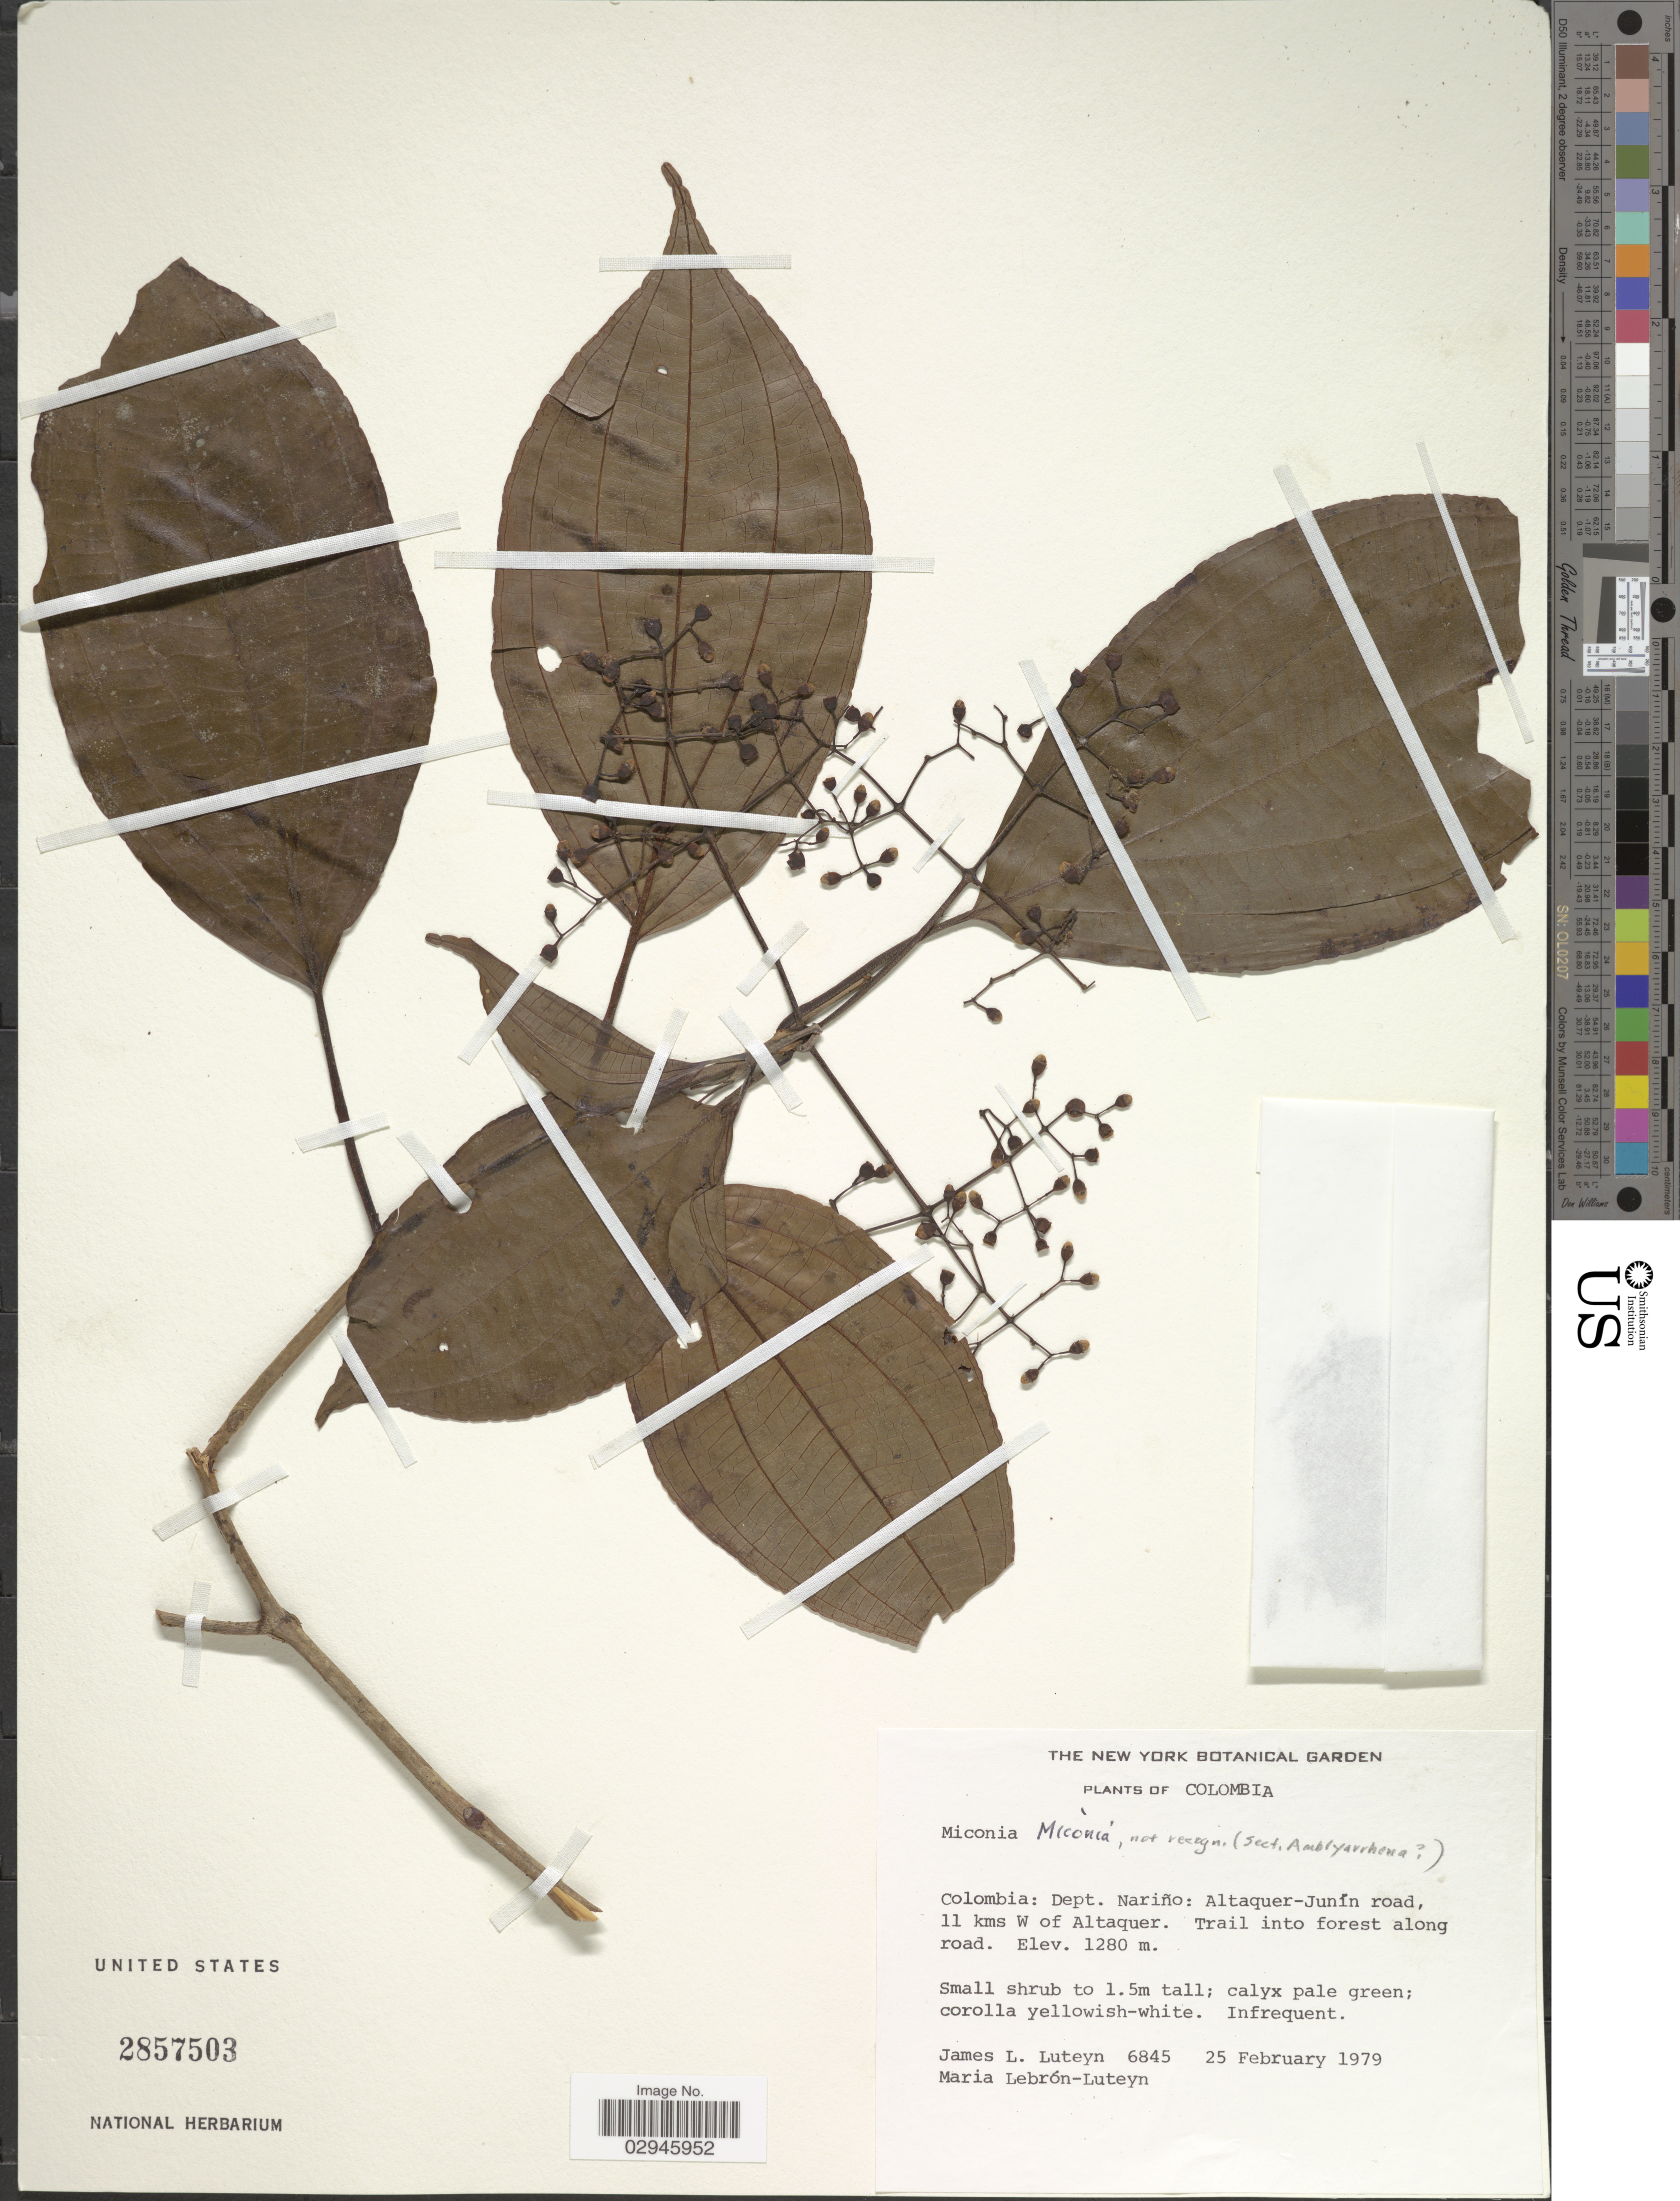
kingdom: Plantae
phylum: Tracheophyta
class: Magnoliopsida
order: Myrtales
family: Melastomataceae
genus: Miconia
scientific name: Miconia sp.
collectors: J. Luteyn & M. L. Lebrón-Luteyn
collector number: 6845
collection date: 1979-02-25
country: Colombia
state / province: Nariño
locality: Dept. Nariño: Altaquer--Junín road, 11 kms W of Altaquer. Trail into forest along road.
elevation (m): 1280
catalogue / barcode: US 2857503